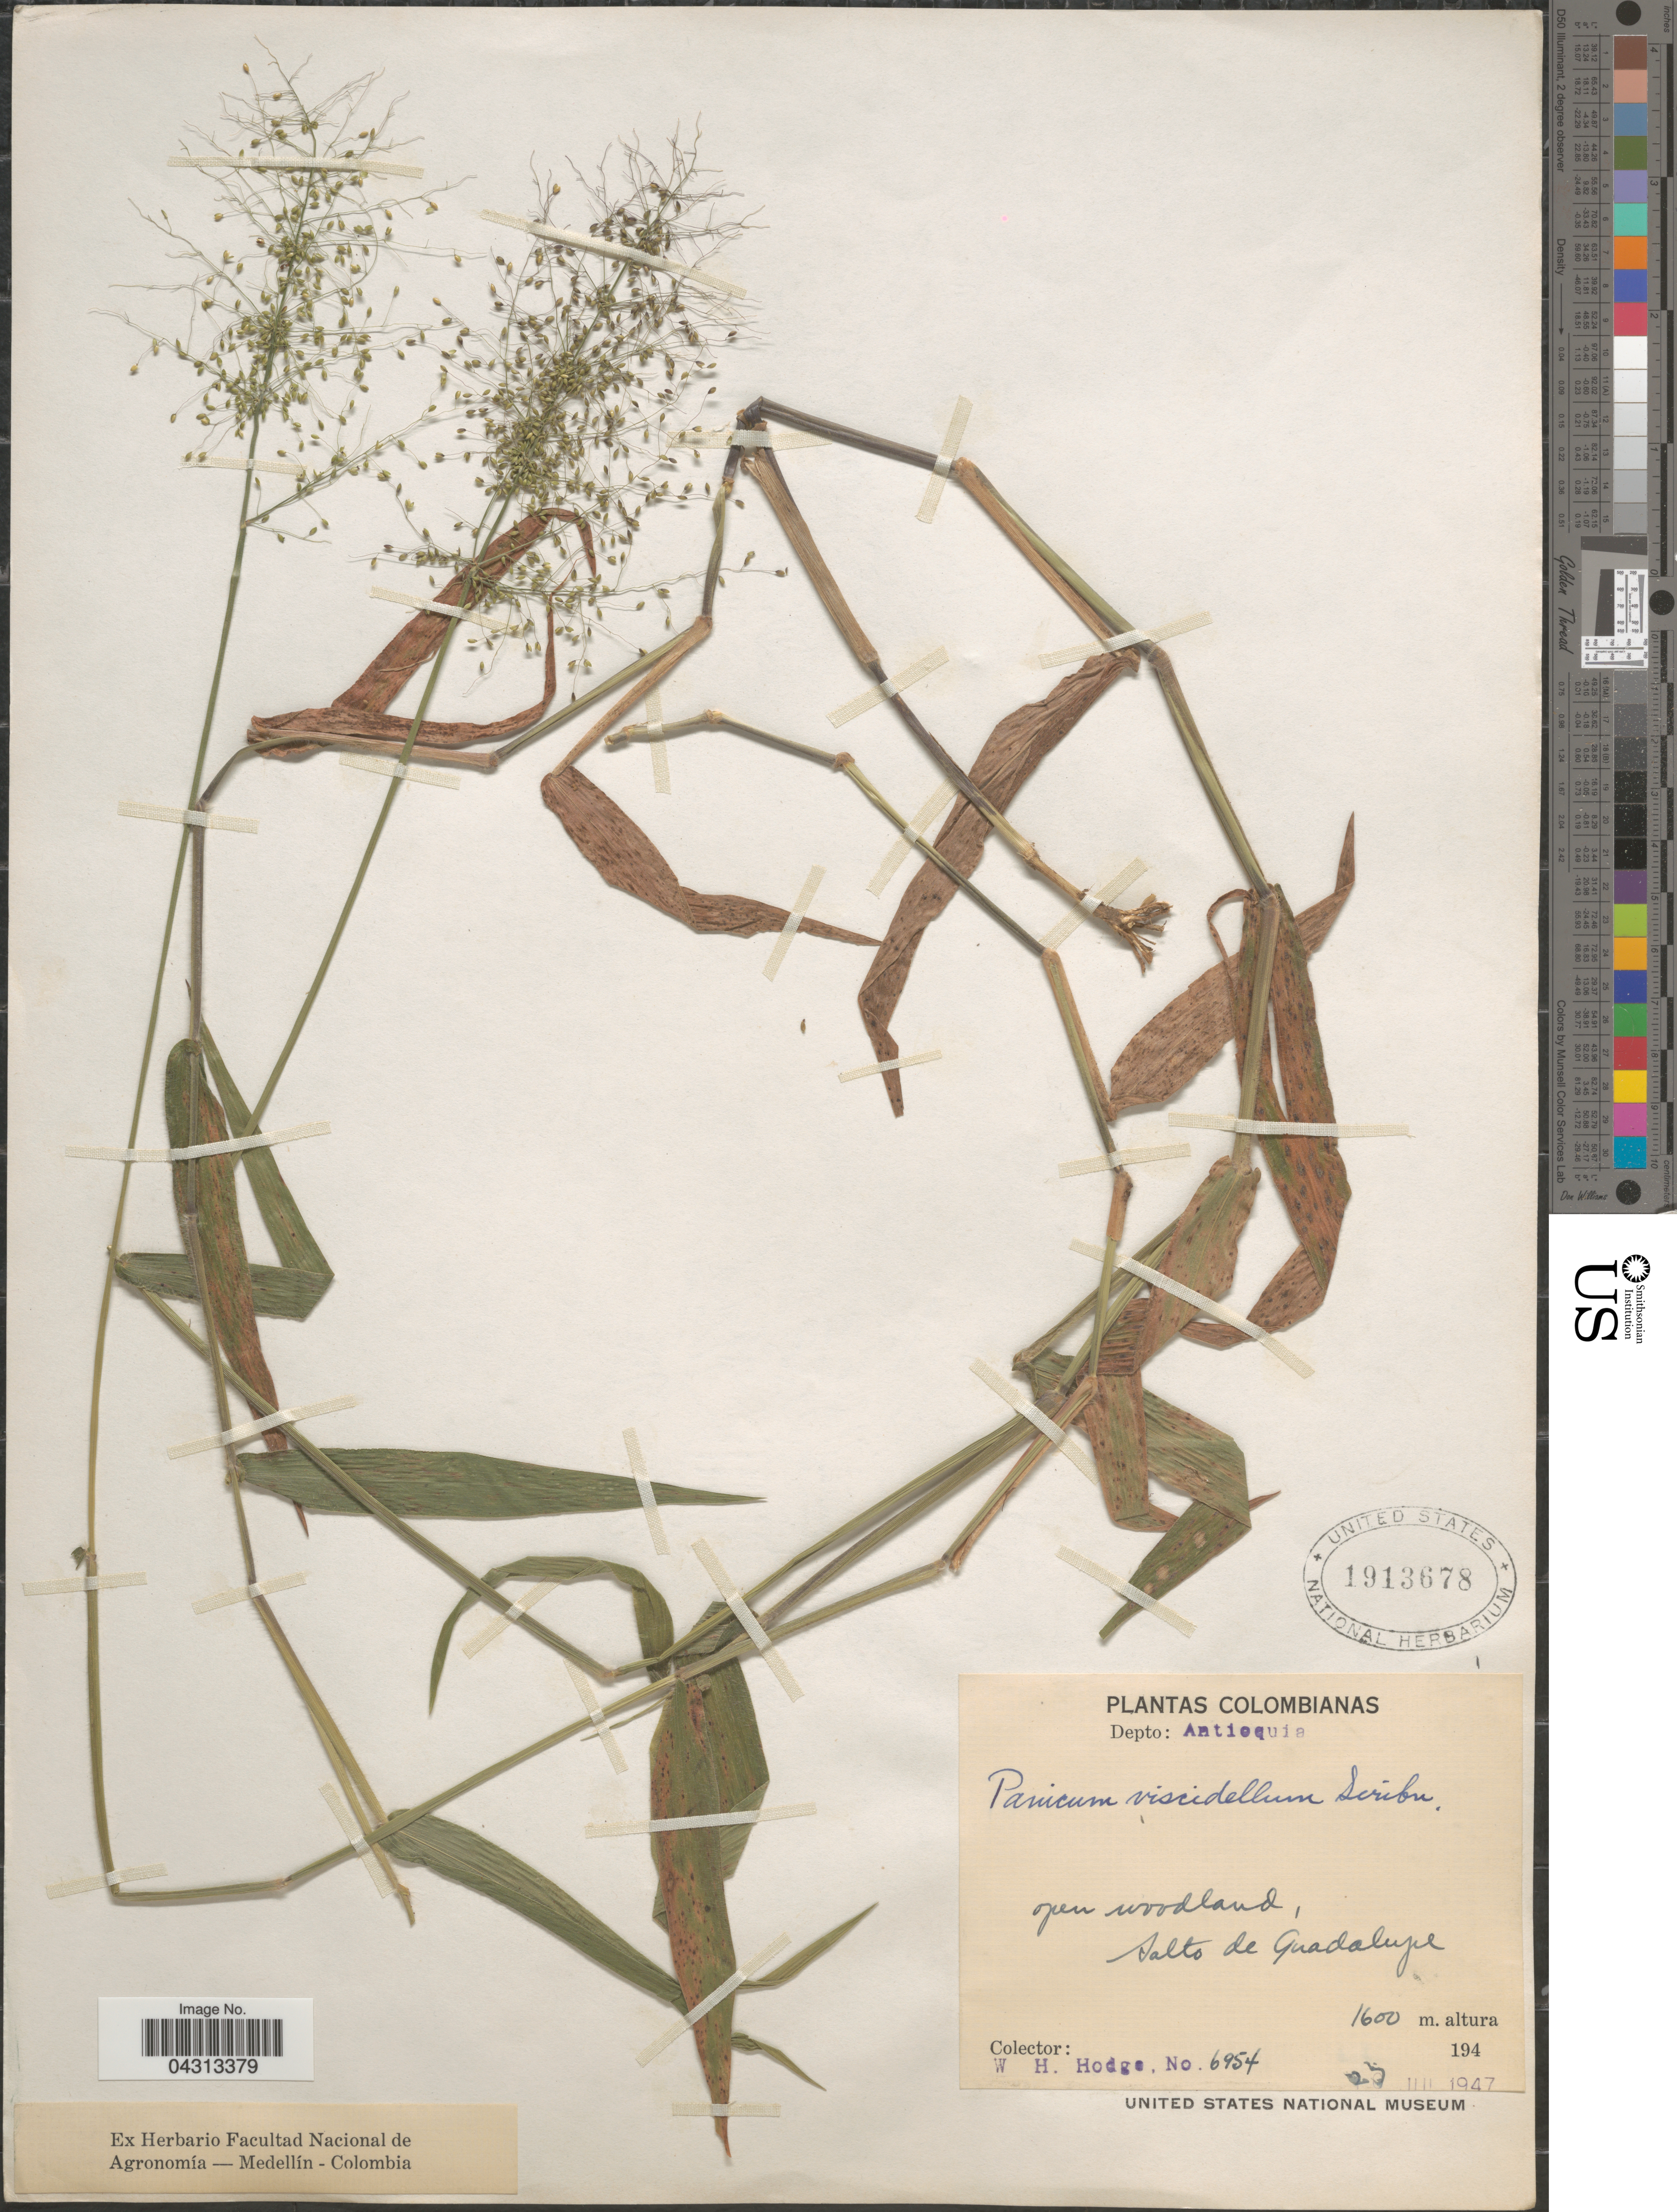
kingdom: Plantae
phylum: Tracheophyta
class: Liliopsida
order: Poales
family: Poaceae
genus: Dichanthelium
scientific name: Dichanthelium viscidellum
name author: (Scribn.) Gould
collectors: W. Hodge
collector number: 6954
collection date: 1947-04-25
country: Colombia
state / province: Antioquia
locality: Depto.: Antioquia. Open woodland, Salto de Guadalupe.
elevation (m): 1600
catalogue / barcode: US 1913678